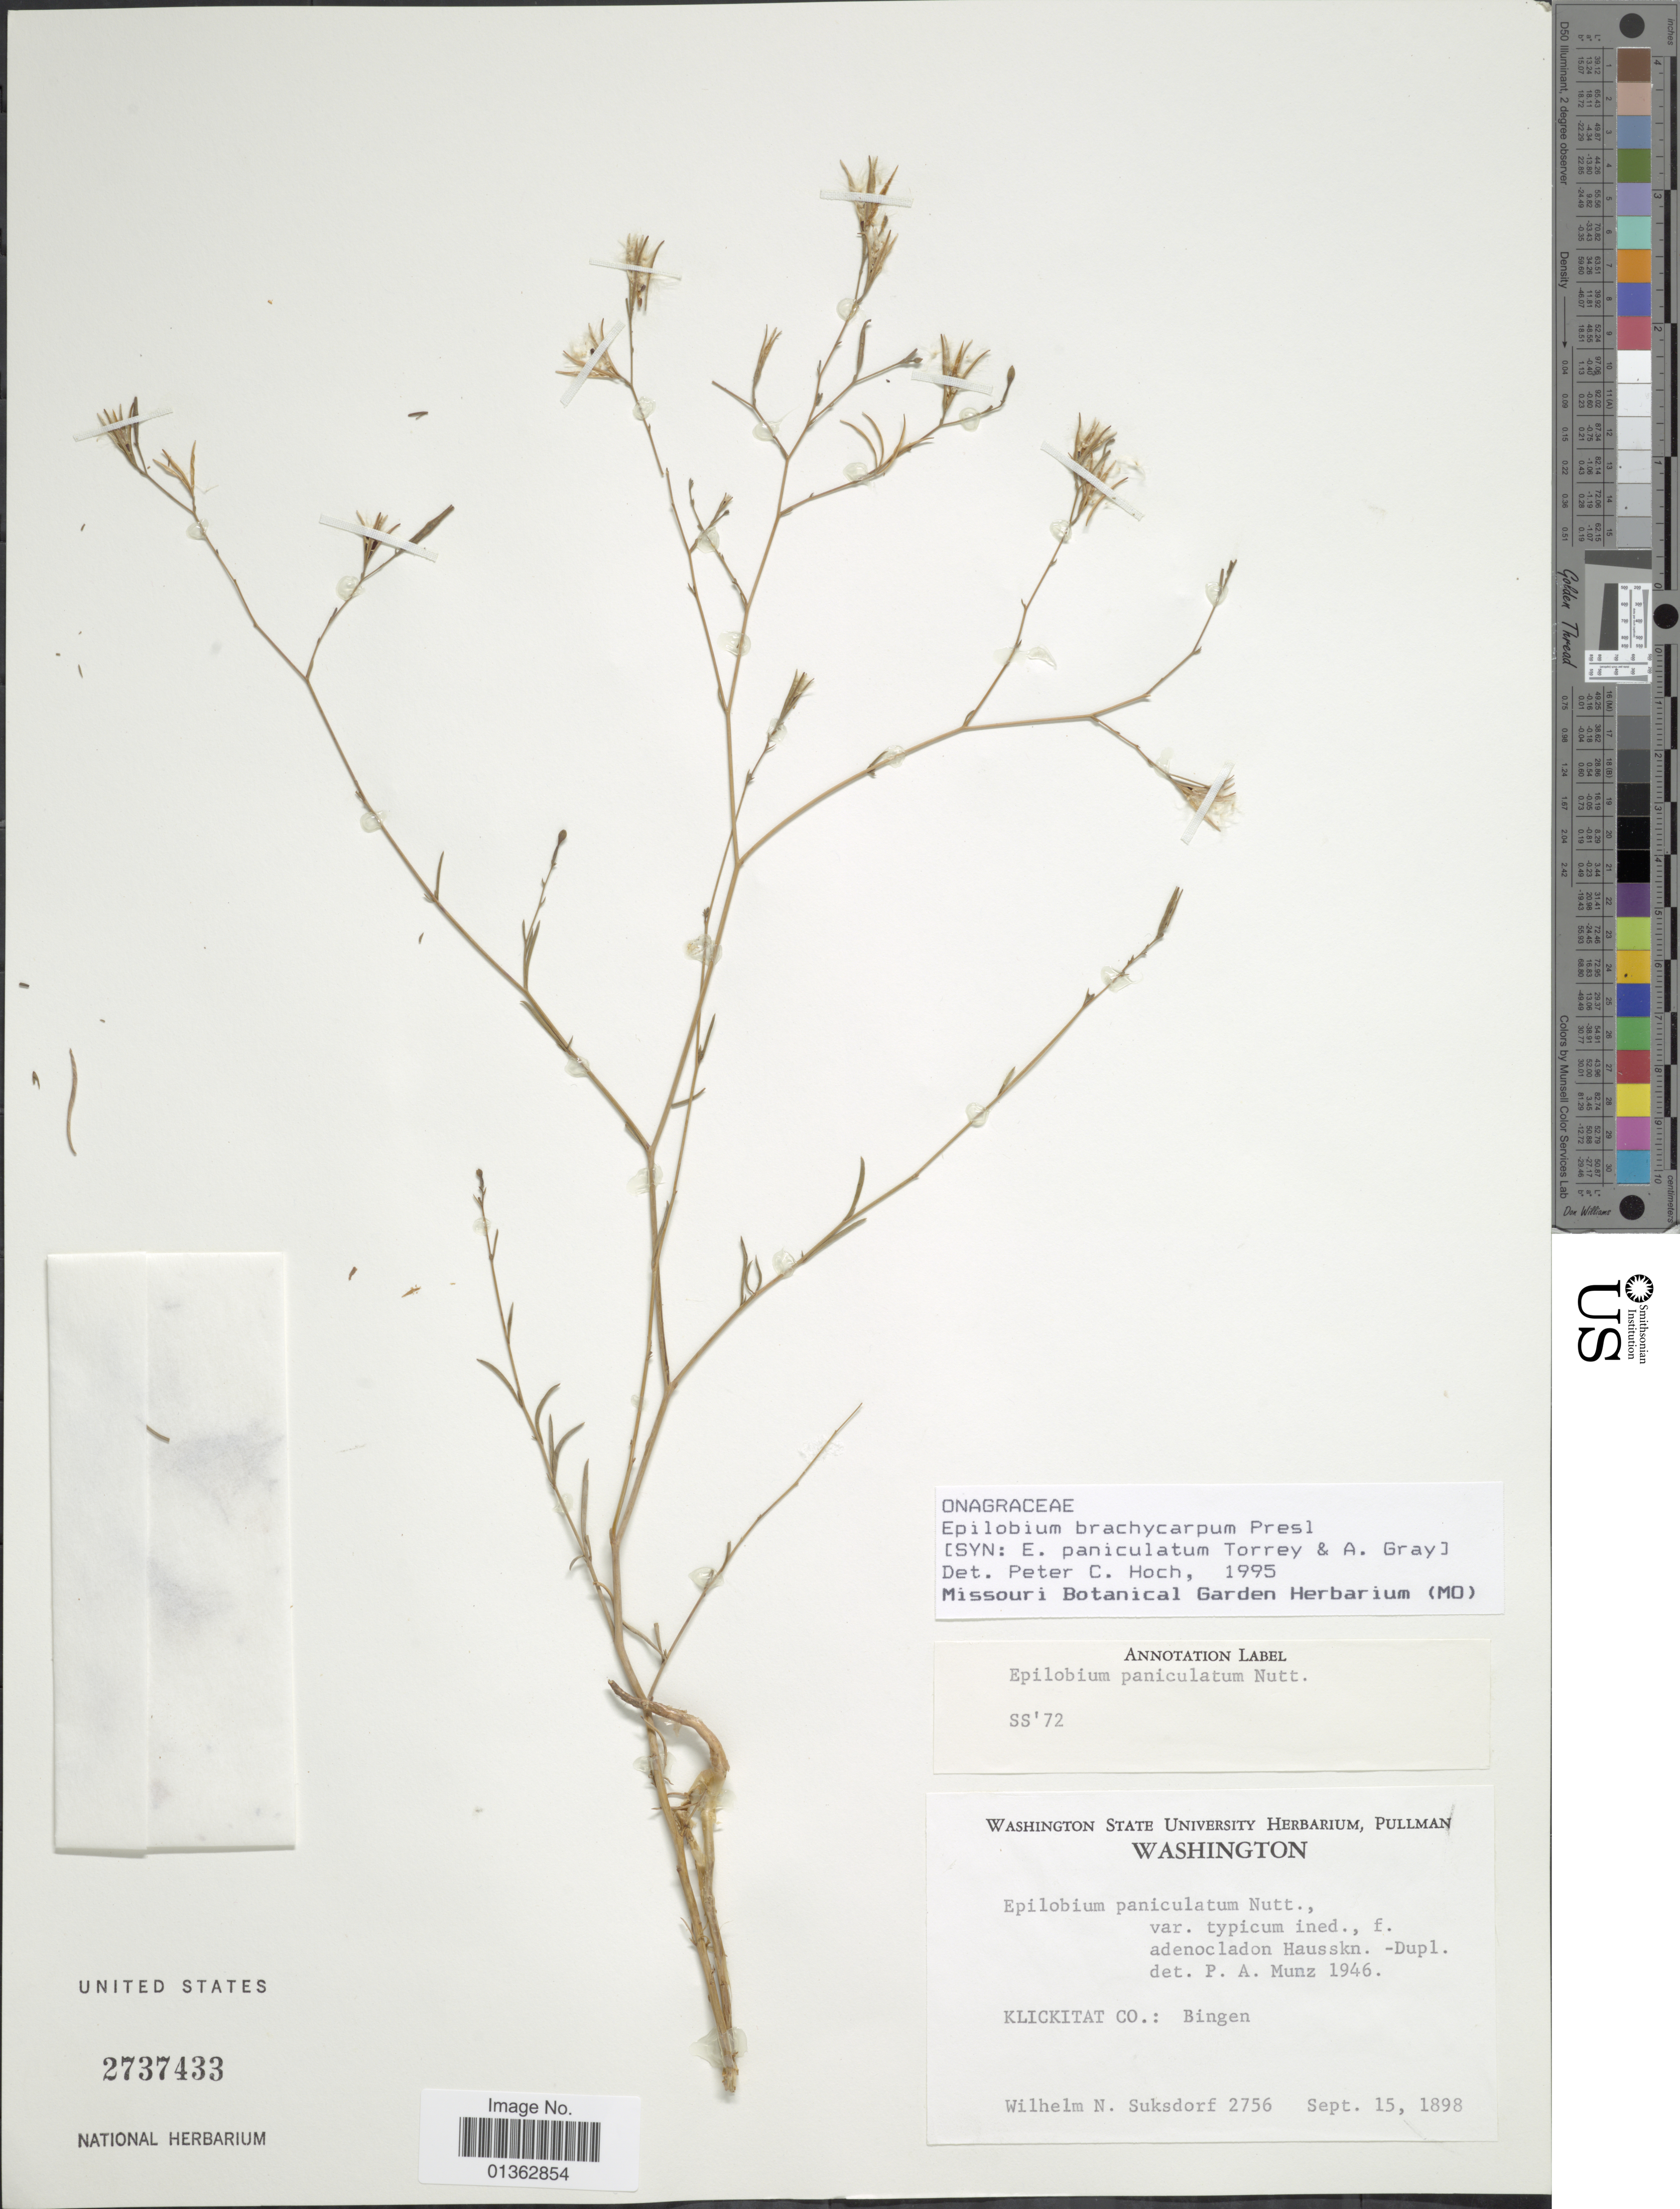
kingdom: Plantae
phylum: Tracheophyta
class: Magnoliopsida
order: Myrtales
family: Onagraceae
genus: Epilobium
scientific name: Epilobium brachycarpum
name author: C. Presl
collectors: W. N. Suksdorf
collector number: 2756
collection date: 1898-09-15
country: United States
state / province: Washington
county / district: Klickitat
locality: Klickitat Co.: Bingen.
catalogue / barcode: US 2737433